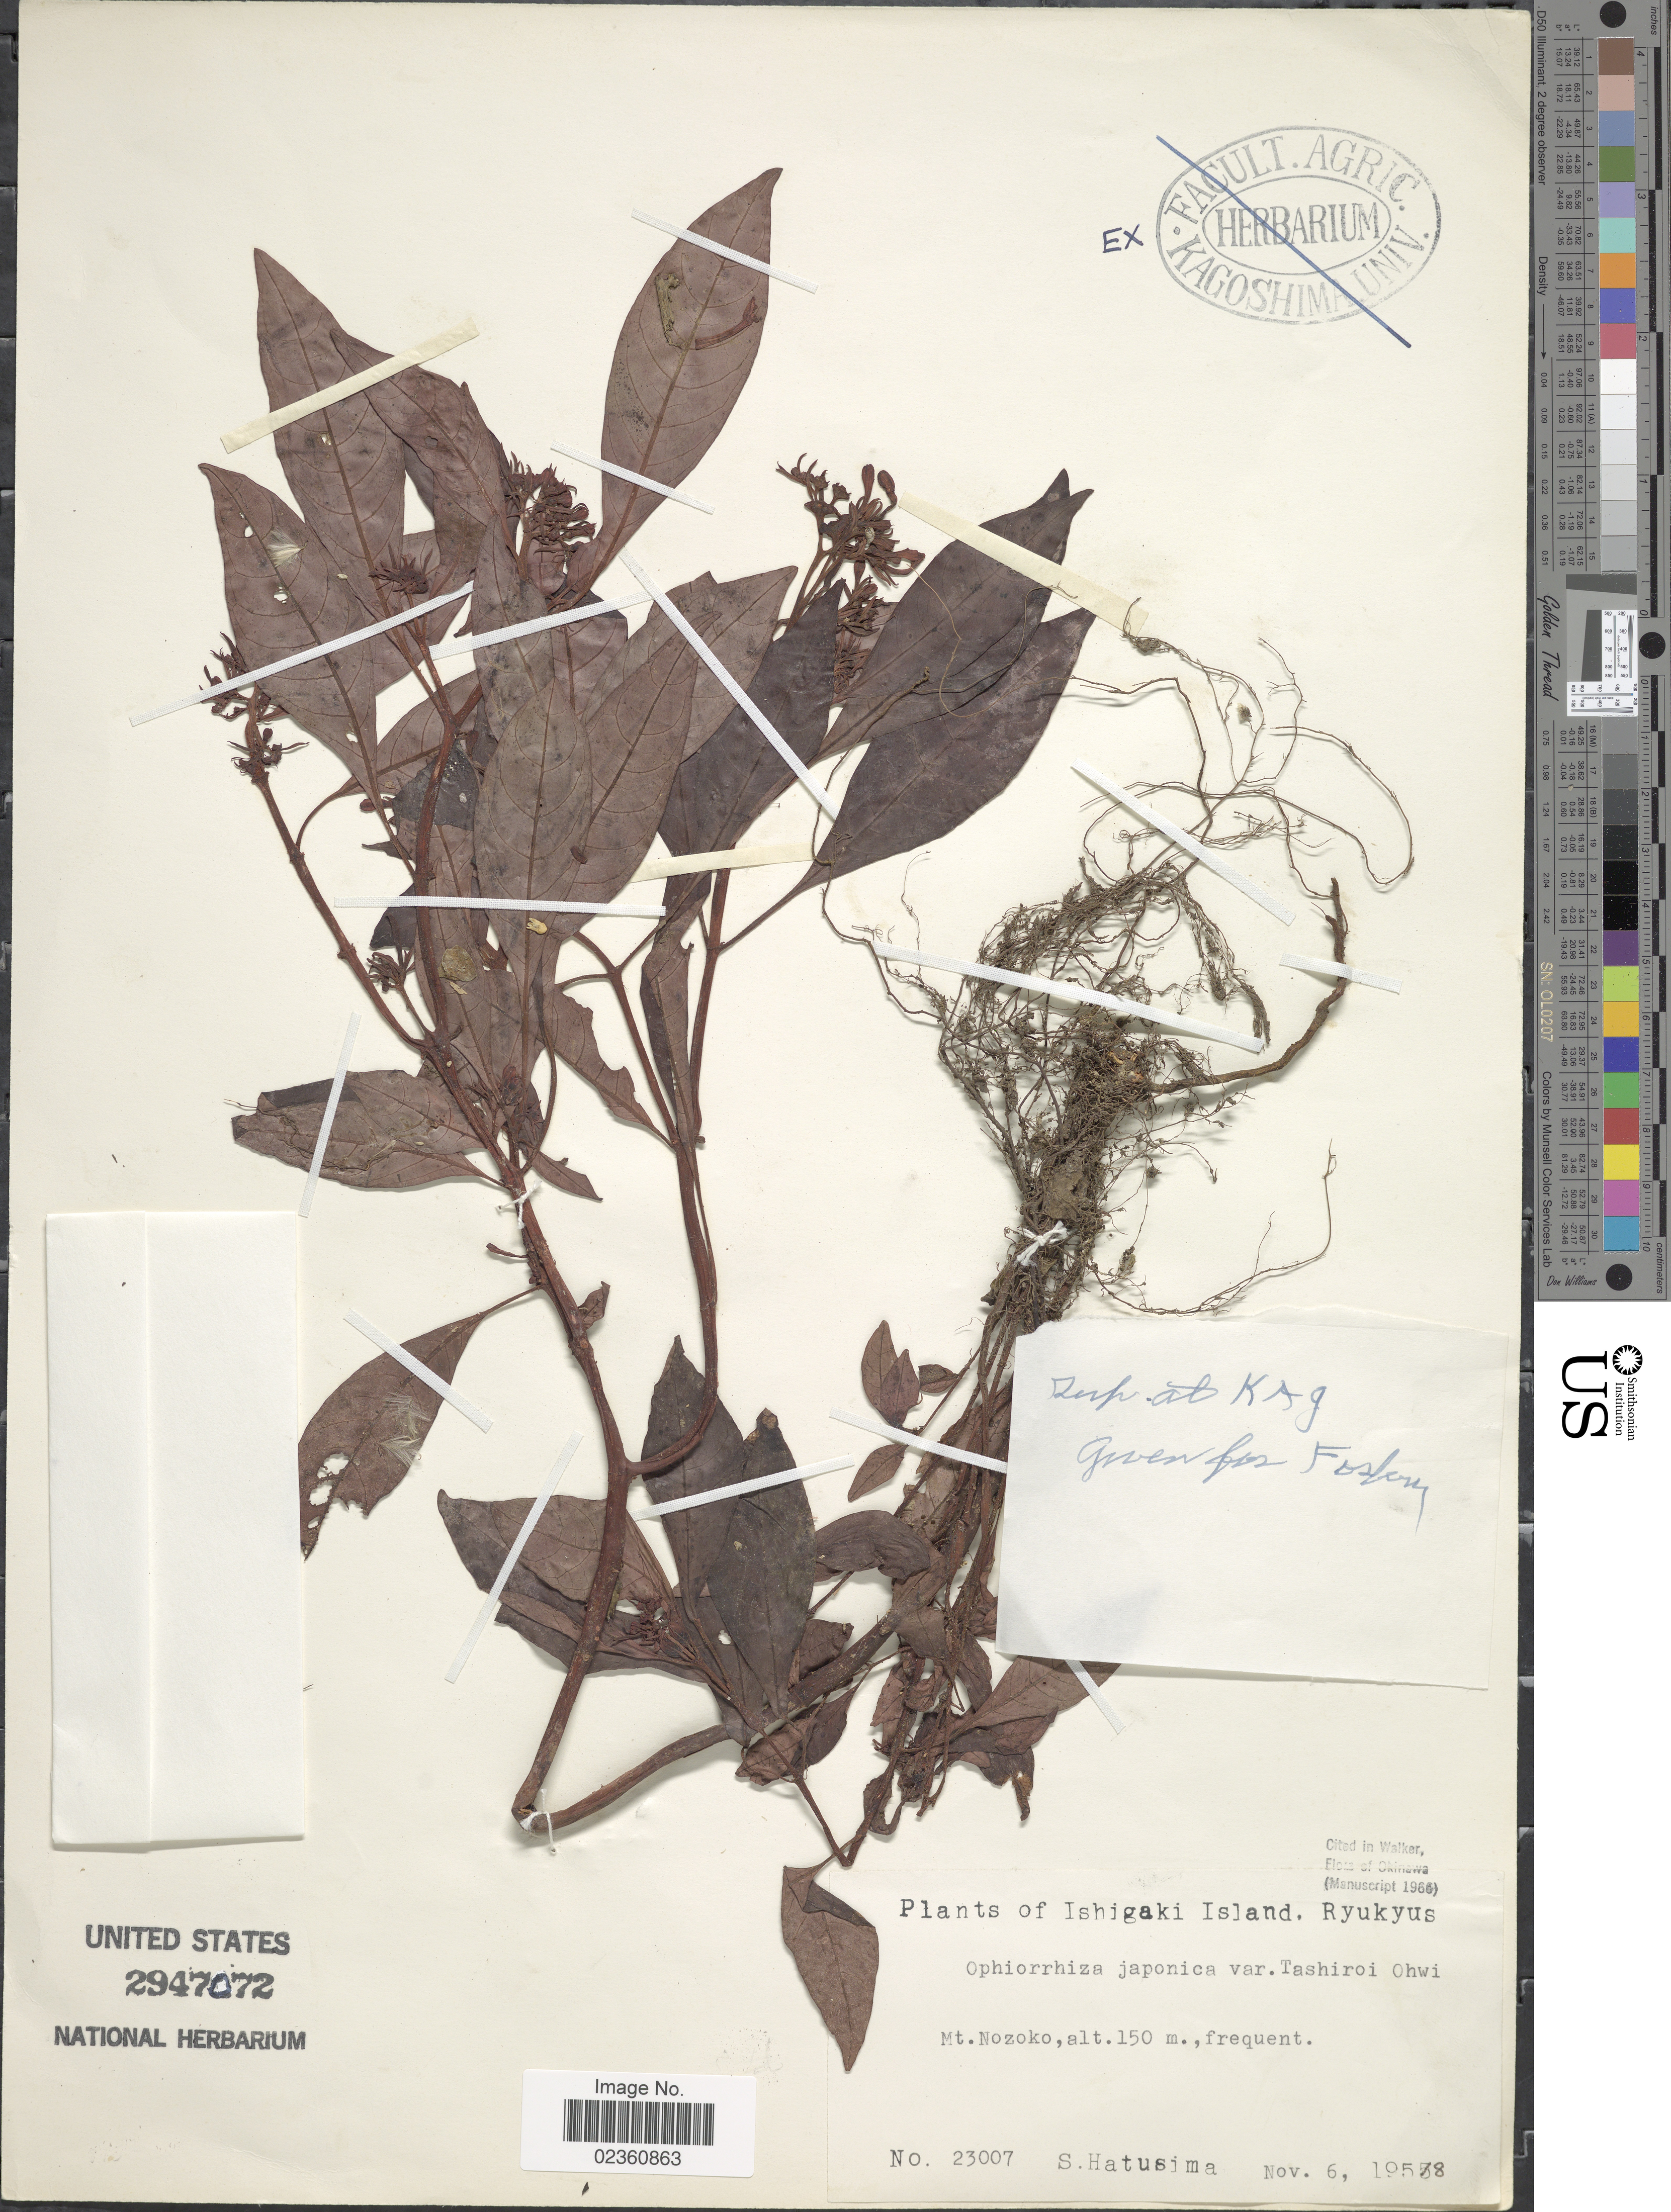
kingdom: Plantae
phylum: Tracheophyta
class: Magnoliopsida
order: Gentianales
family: Rubiaceae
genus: Ophiorrhiza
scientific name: Ophiorrhiza japonica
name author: Blume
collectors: S. Hatusima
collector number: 23007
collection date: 1958-11-06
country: Japan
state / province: Okinawa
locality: Ishigaki Island, Ryukyus, Mt Nozoko., frequent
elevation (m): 150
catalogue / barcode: US 2947072